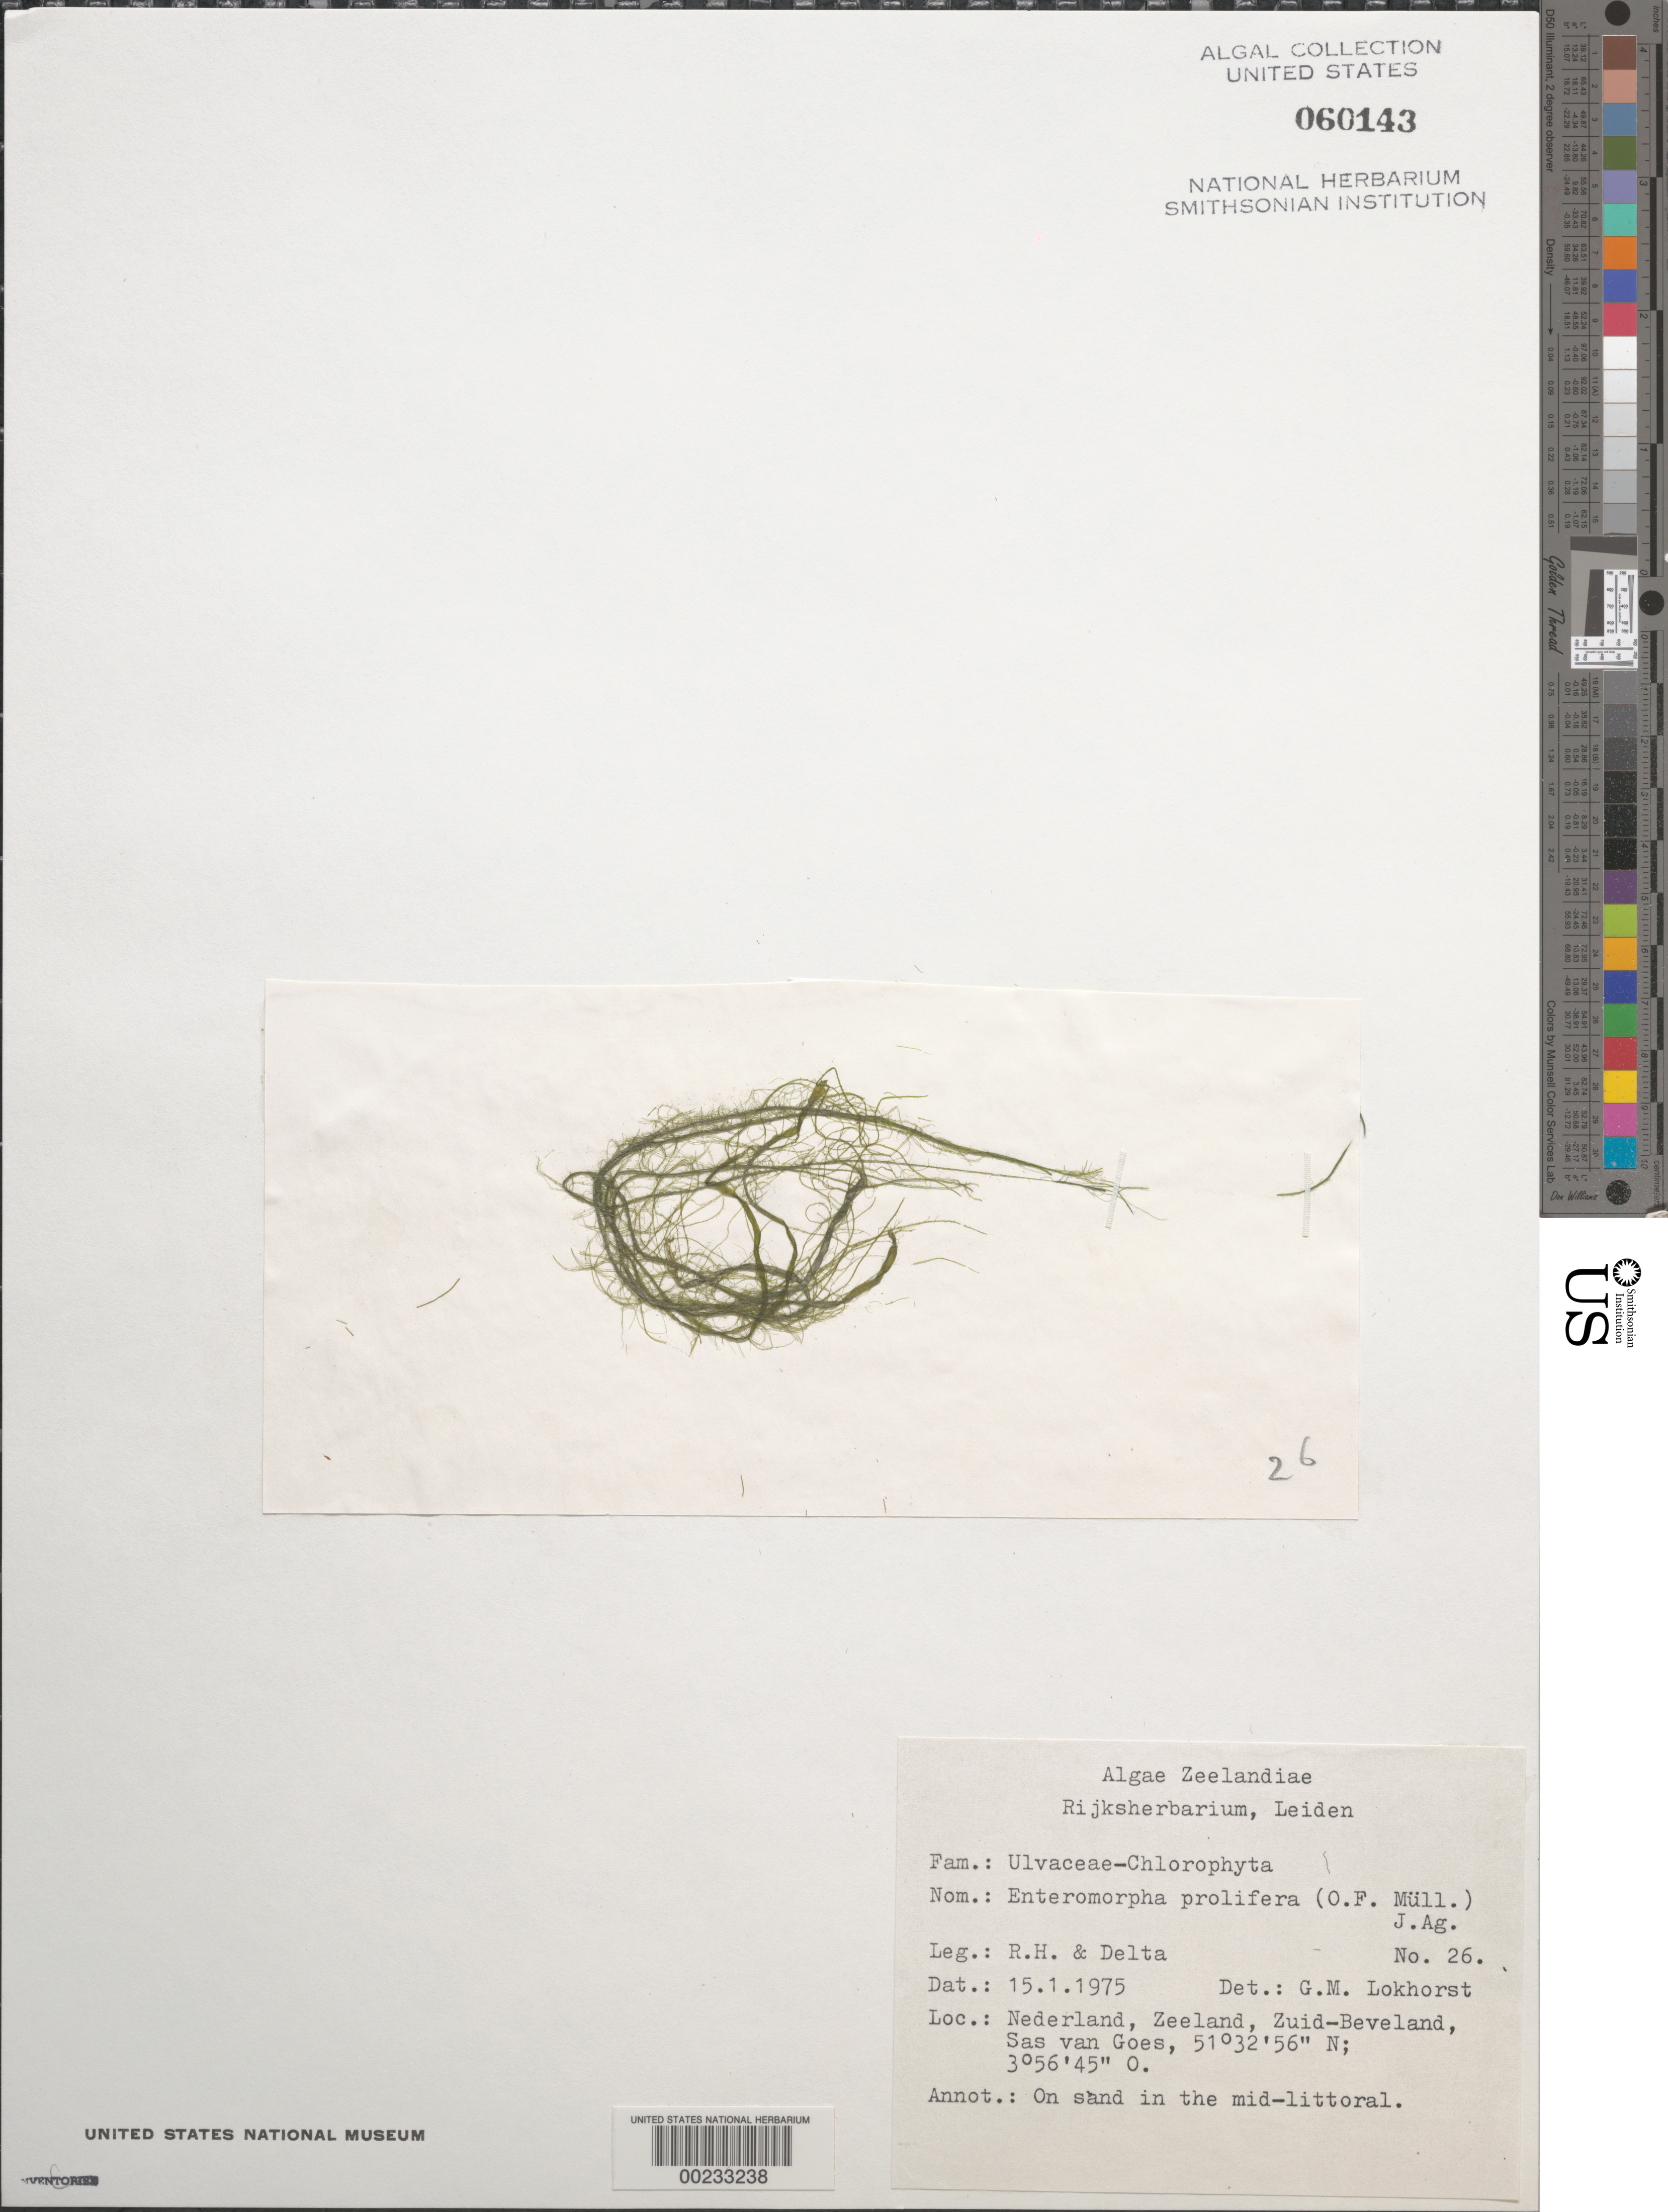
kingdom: Plantae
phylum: Chlorophyta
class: Ulvophyceae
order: Ulvales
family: Ulvaceae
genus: Ulva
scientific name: Ulva prolifera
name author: O.F. Müller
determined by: Algae name updating Project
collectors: R.H. & Delta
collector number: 26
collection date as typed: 15 Jan 1975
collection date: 1975-01-15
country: Netherlands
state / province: Zeeland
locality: Zuid-beveland, sas van goes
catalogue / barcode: US 60143